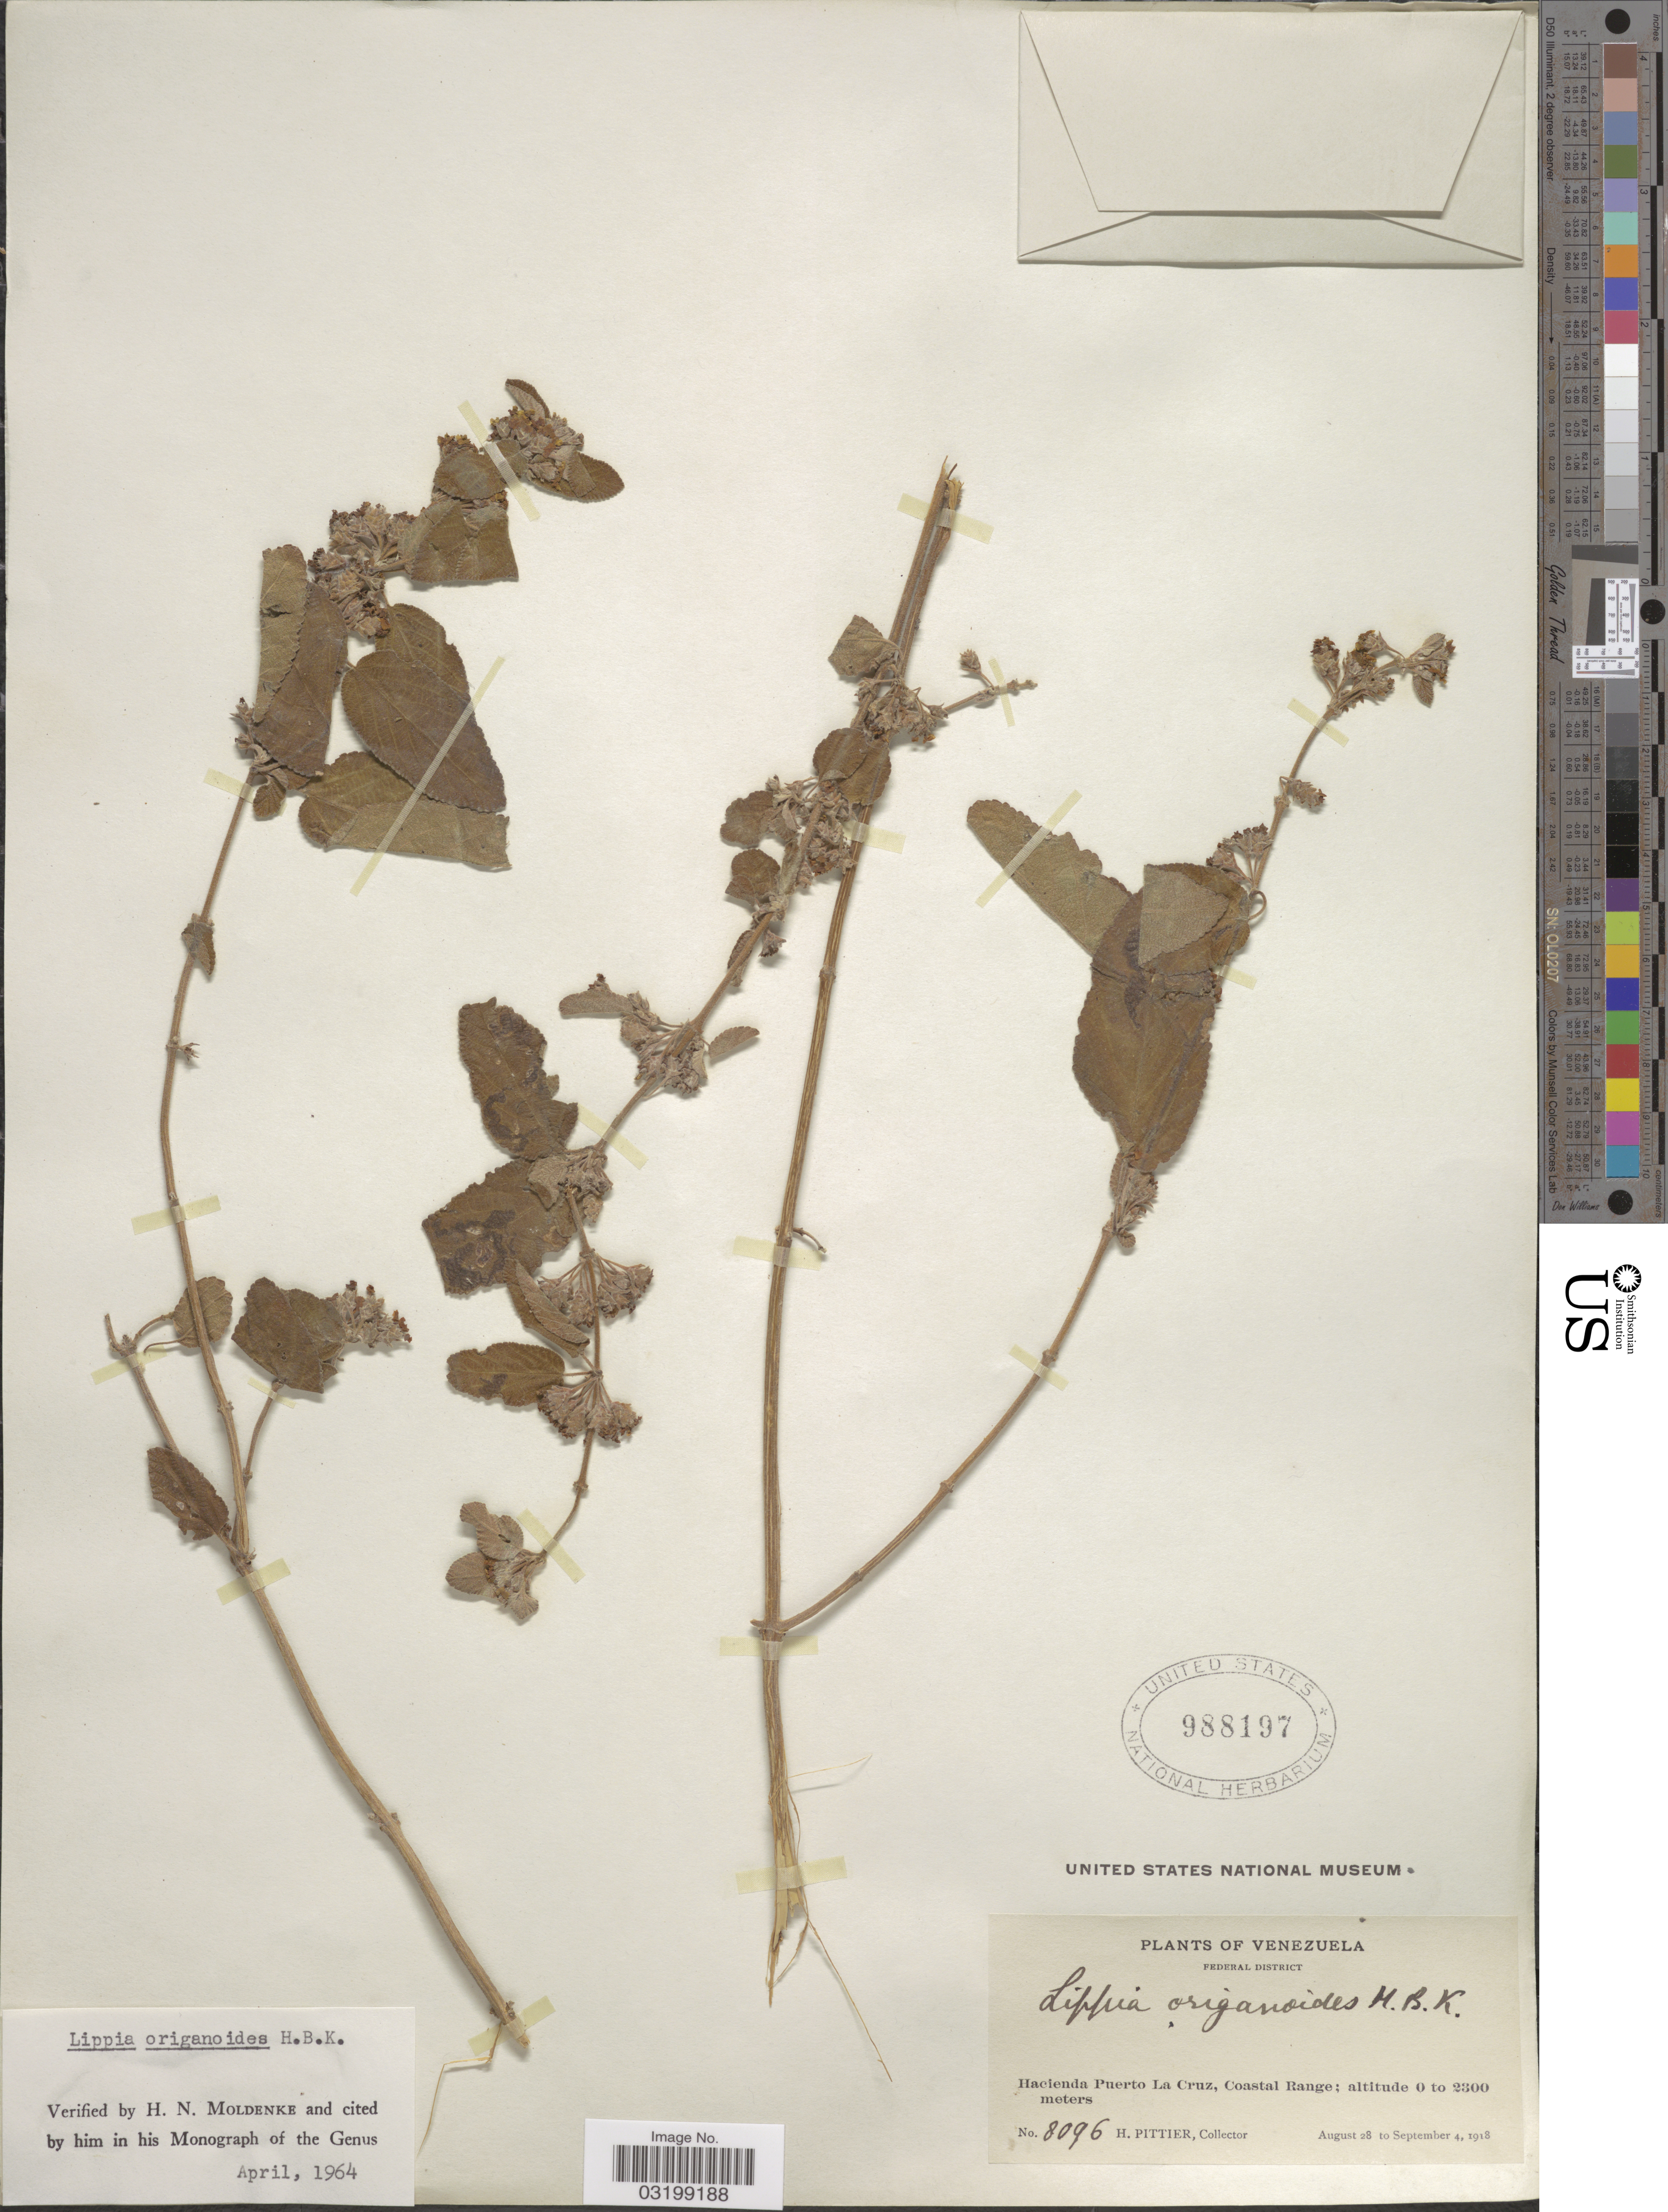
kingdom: Plantae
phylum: Tracheophyta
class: Magnoliopsida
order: Lamiales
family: Verbenaceae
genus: Lippia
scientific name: Lippia origanoides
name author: Kunth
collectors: H. F. Pittier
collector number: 8096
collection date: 1918-08-28/1918-09-04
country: Venezuela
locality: Federal District. Haciendo Puerto La Cruz, Coastal Range.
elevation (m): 0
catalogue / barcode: US 988197